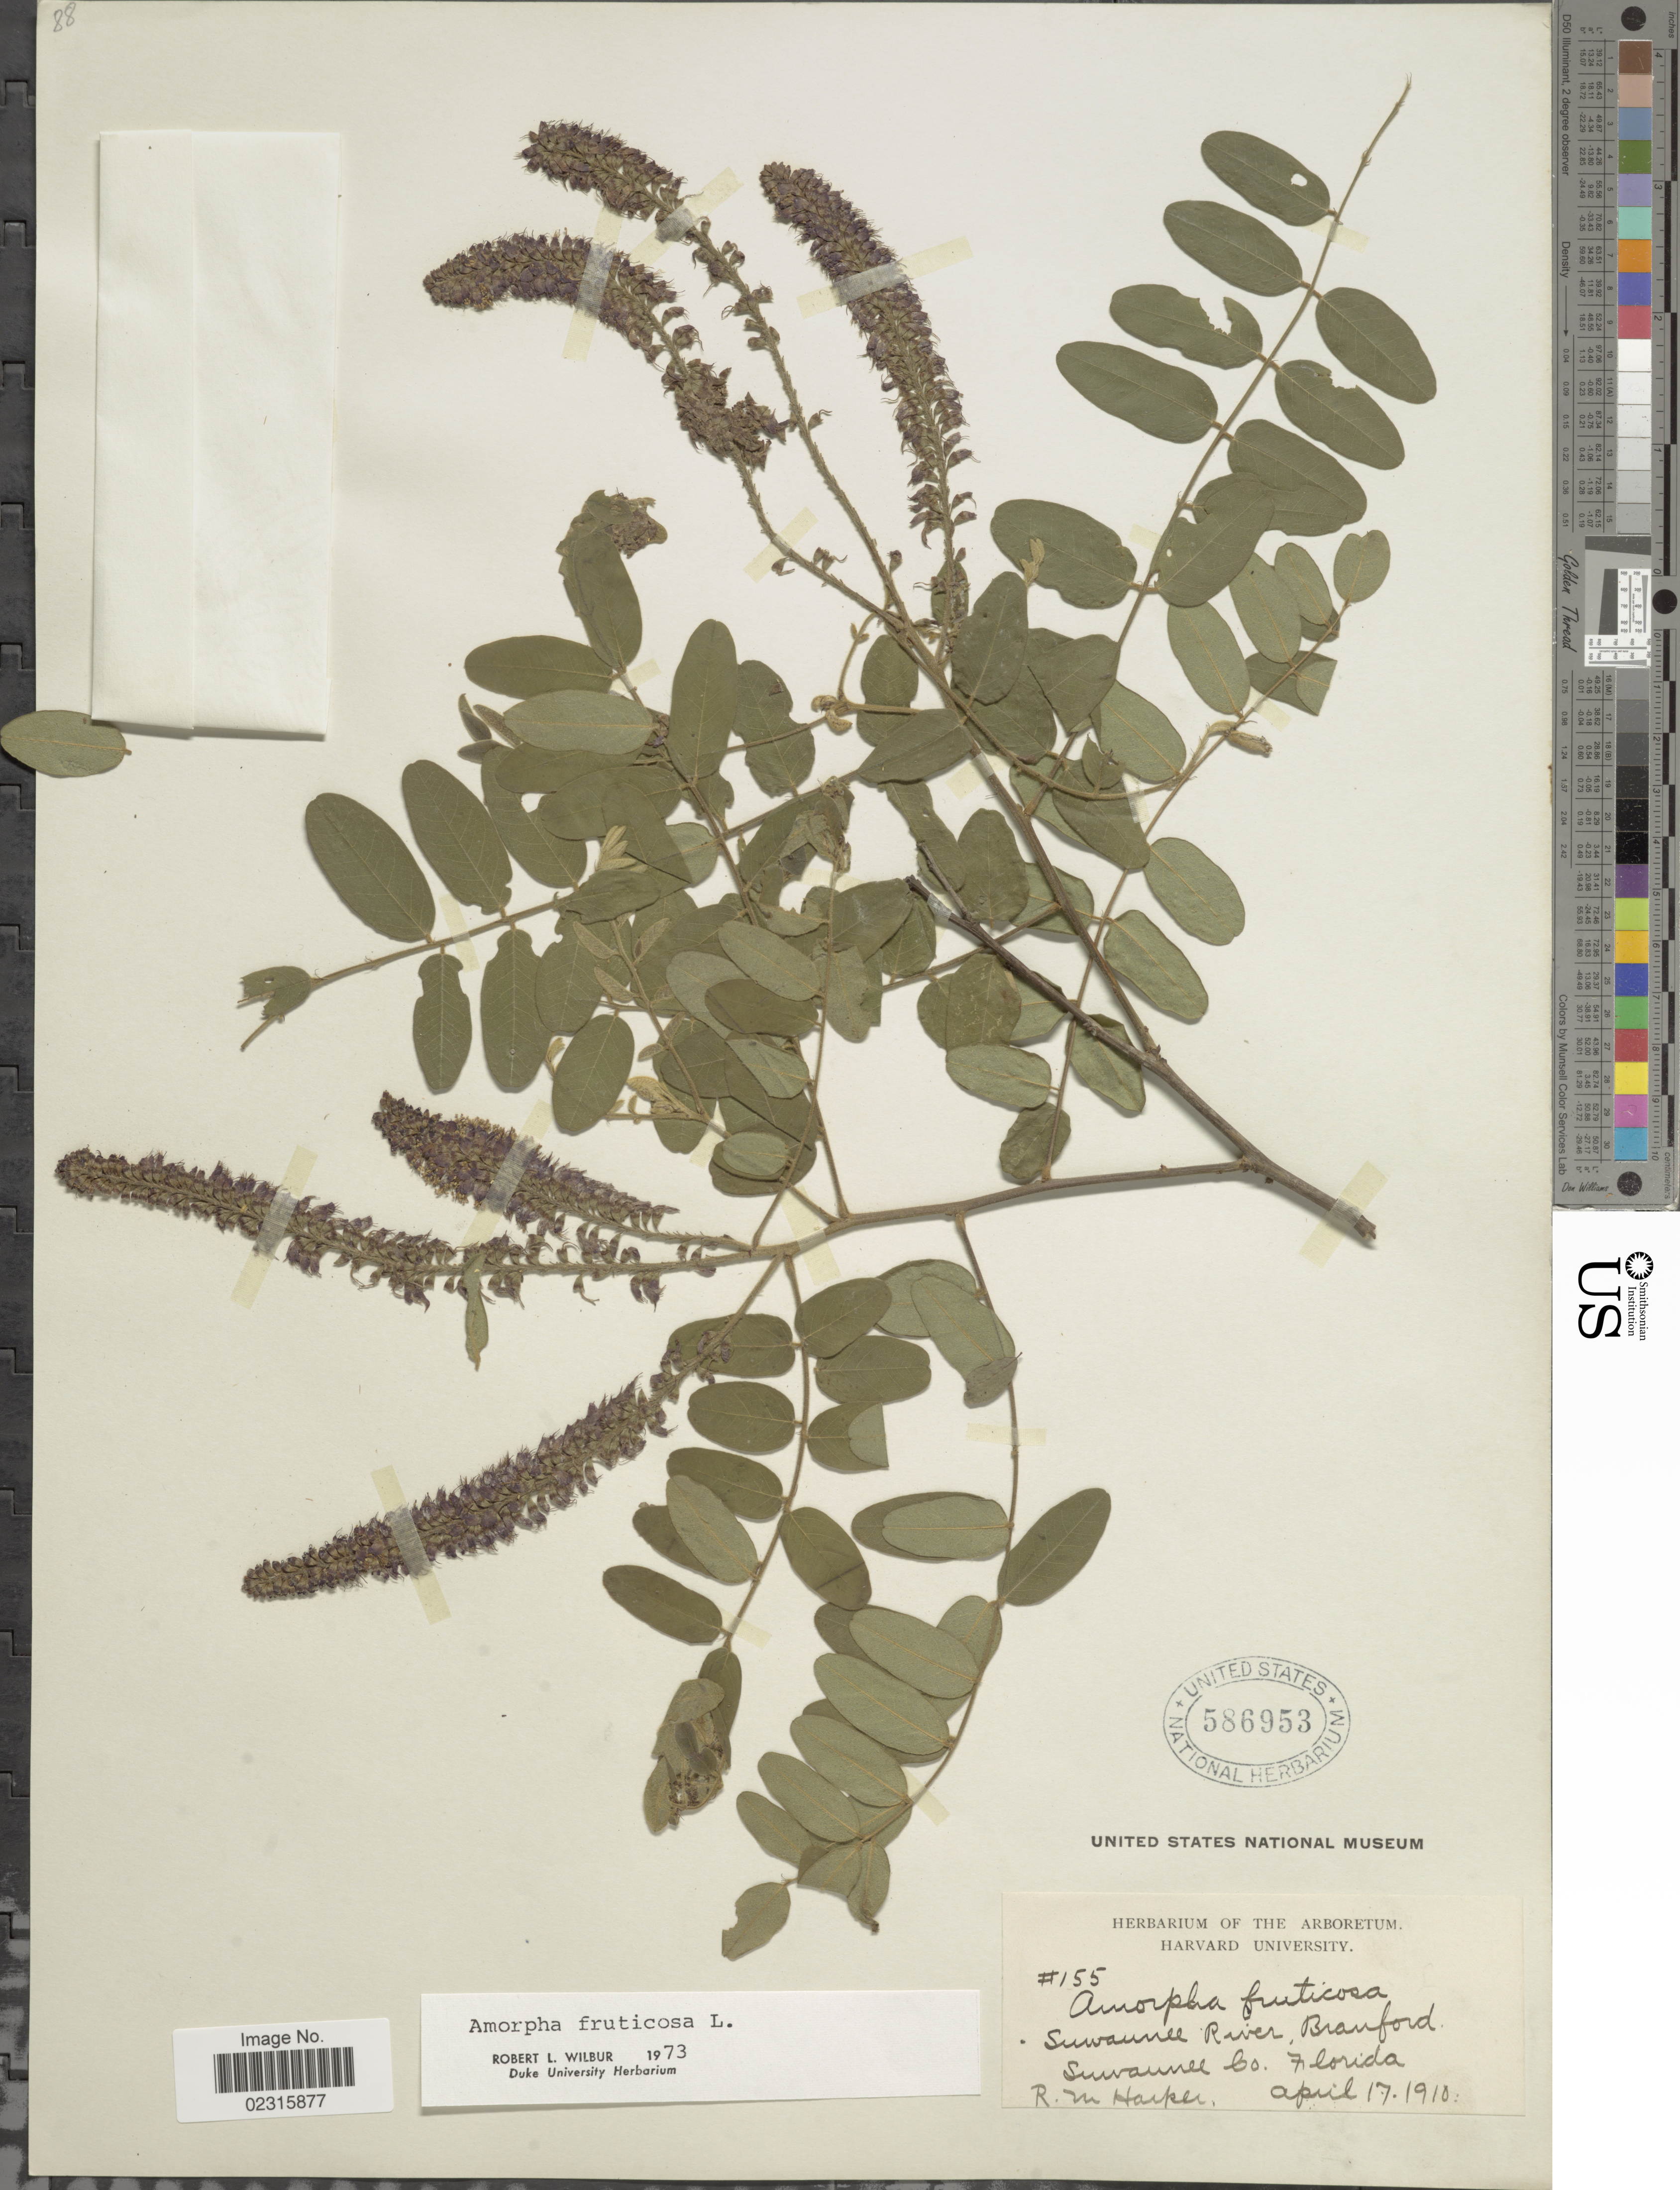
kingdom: Plantae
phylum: Tracheophyta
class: Magnoliopsida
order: Fabales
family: Fabaceae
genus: Amorpha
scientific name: Amorpha fruticosa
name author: L.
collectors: R. M. Harper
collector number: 155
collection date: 1910-04-17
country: United States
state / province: Florida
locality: Suwannee River Branford. Suwannee Co.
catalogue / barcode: US 2586953